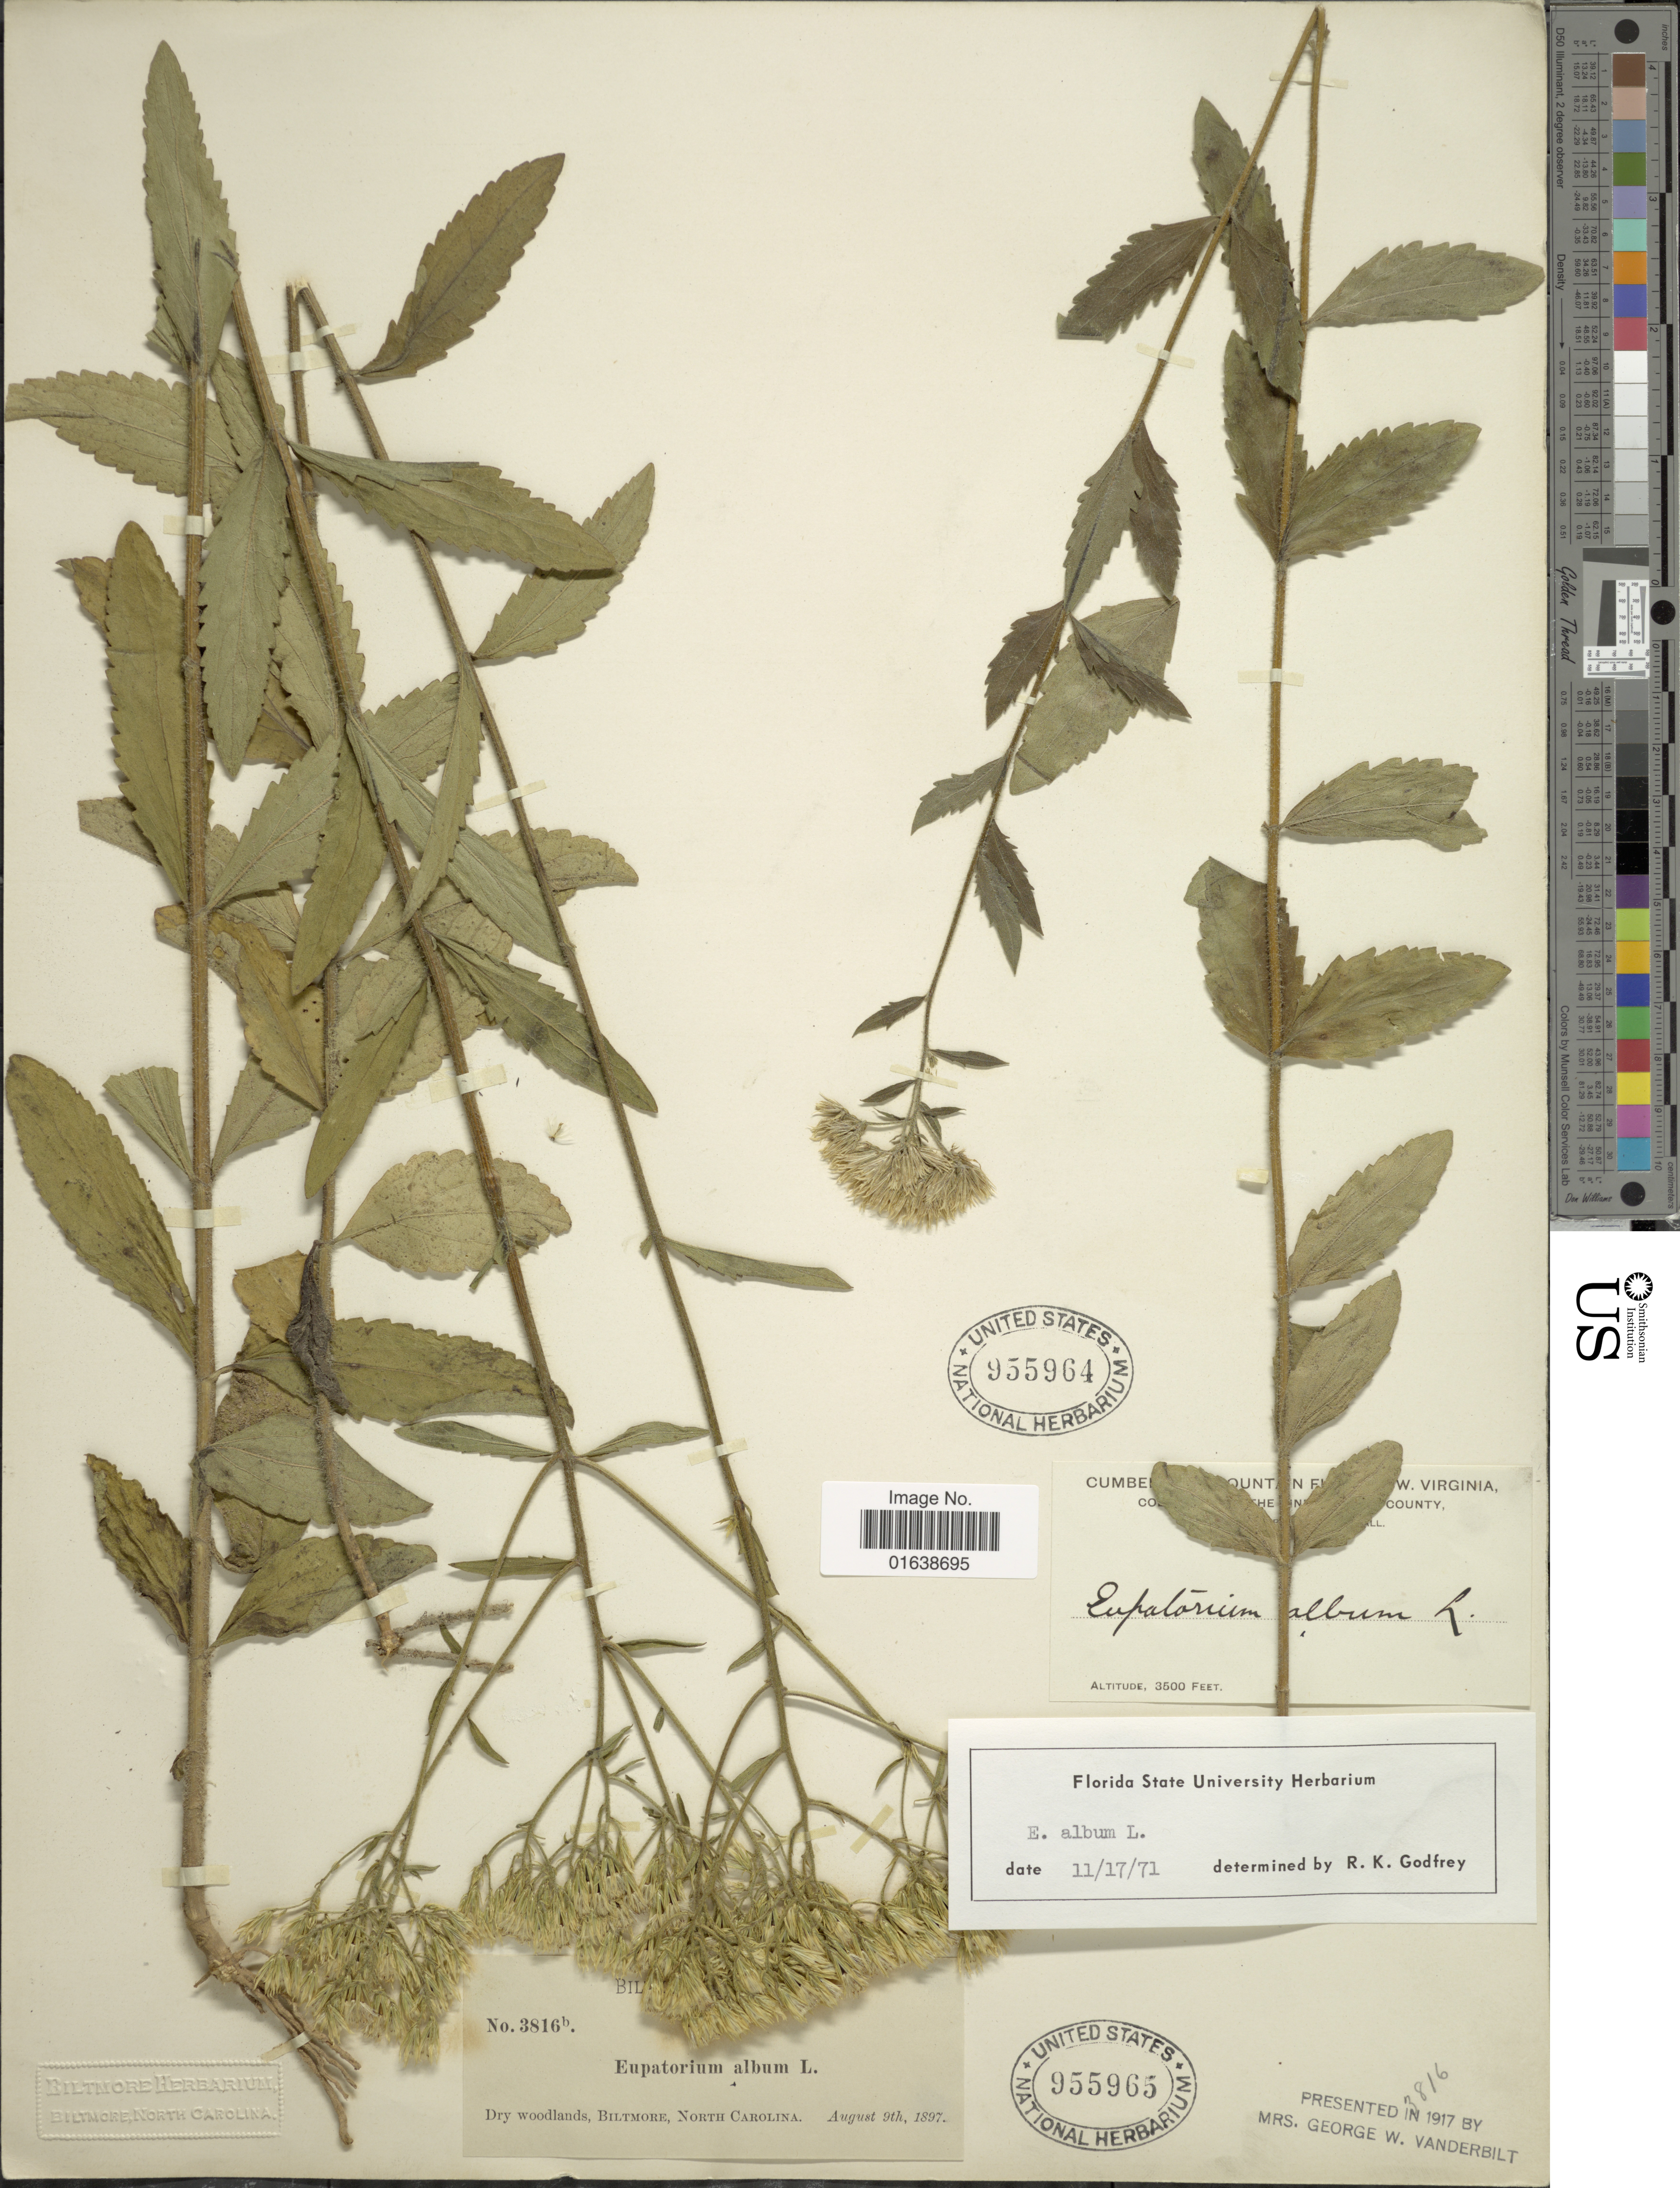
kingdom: Plantae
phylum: Tracheophyta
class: Magnoliopsida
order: Asterales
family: Asteraceae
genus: Eupatorium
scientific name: Eupatorium album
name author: L.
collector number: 3816h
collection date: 1897-08-09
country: United States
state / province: North Carolina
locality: Dry woodlands, Biltmore, North Carolina.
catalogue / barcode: US 955965